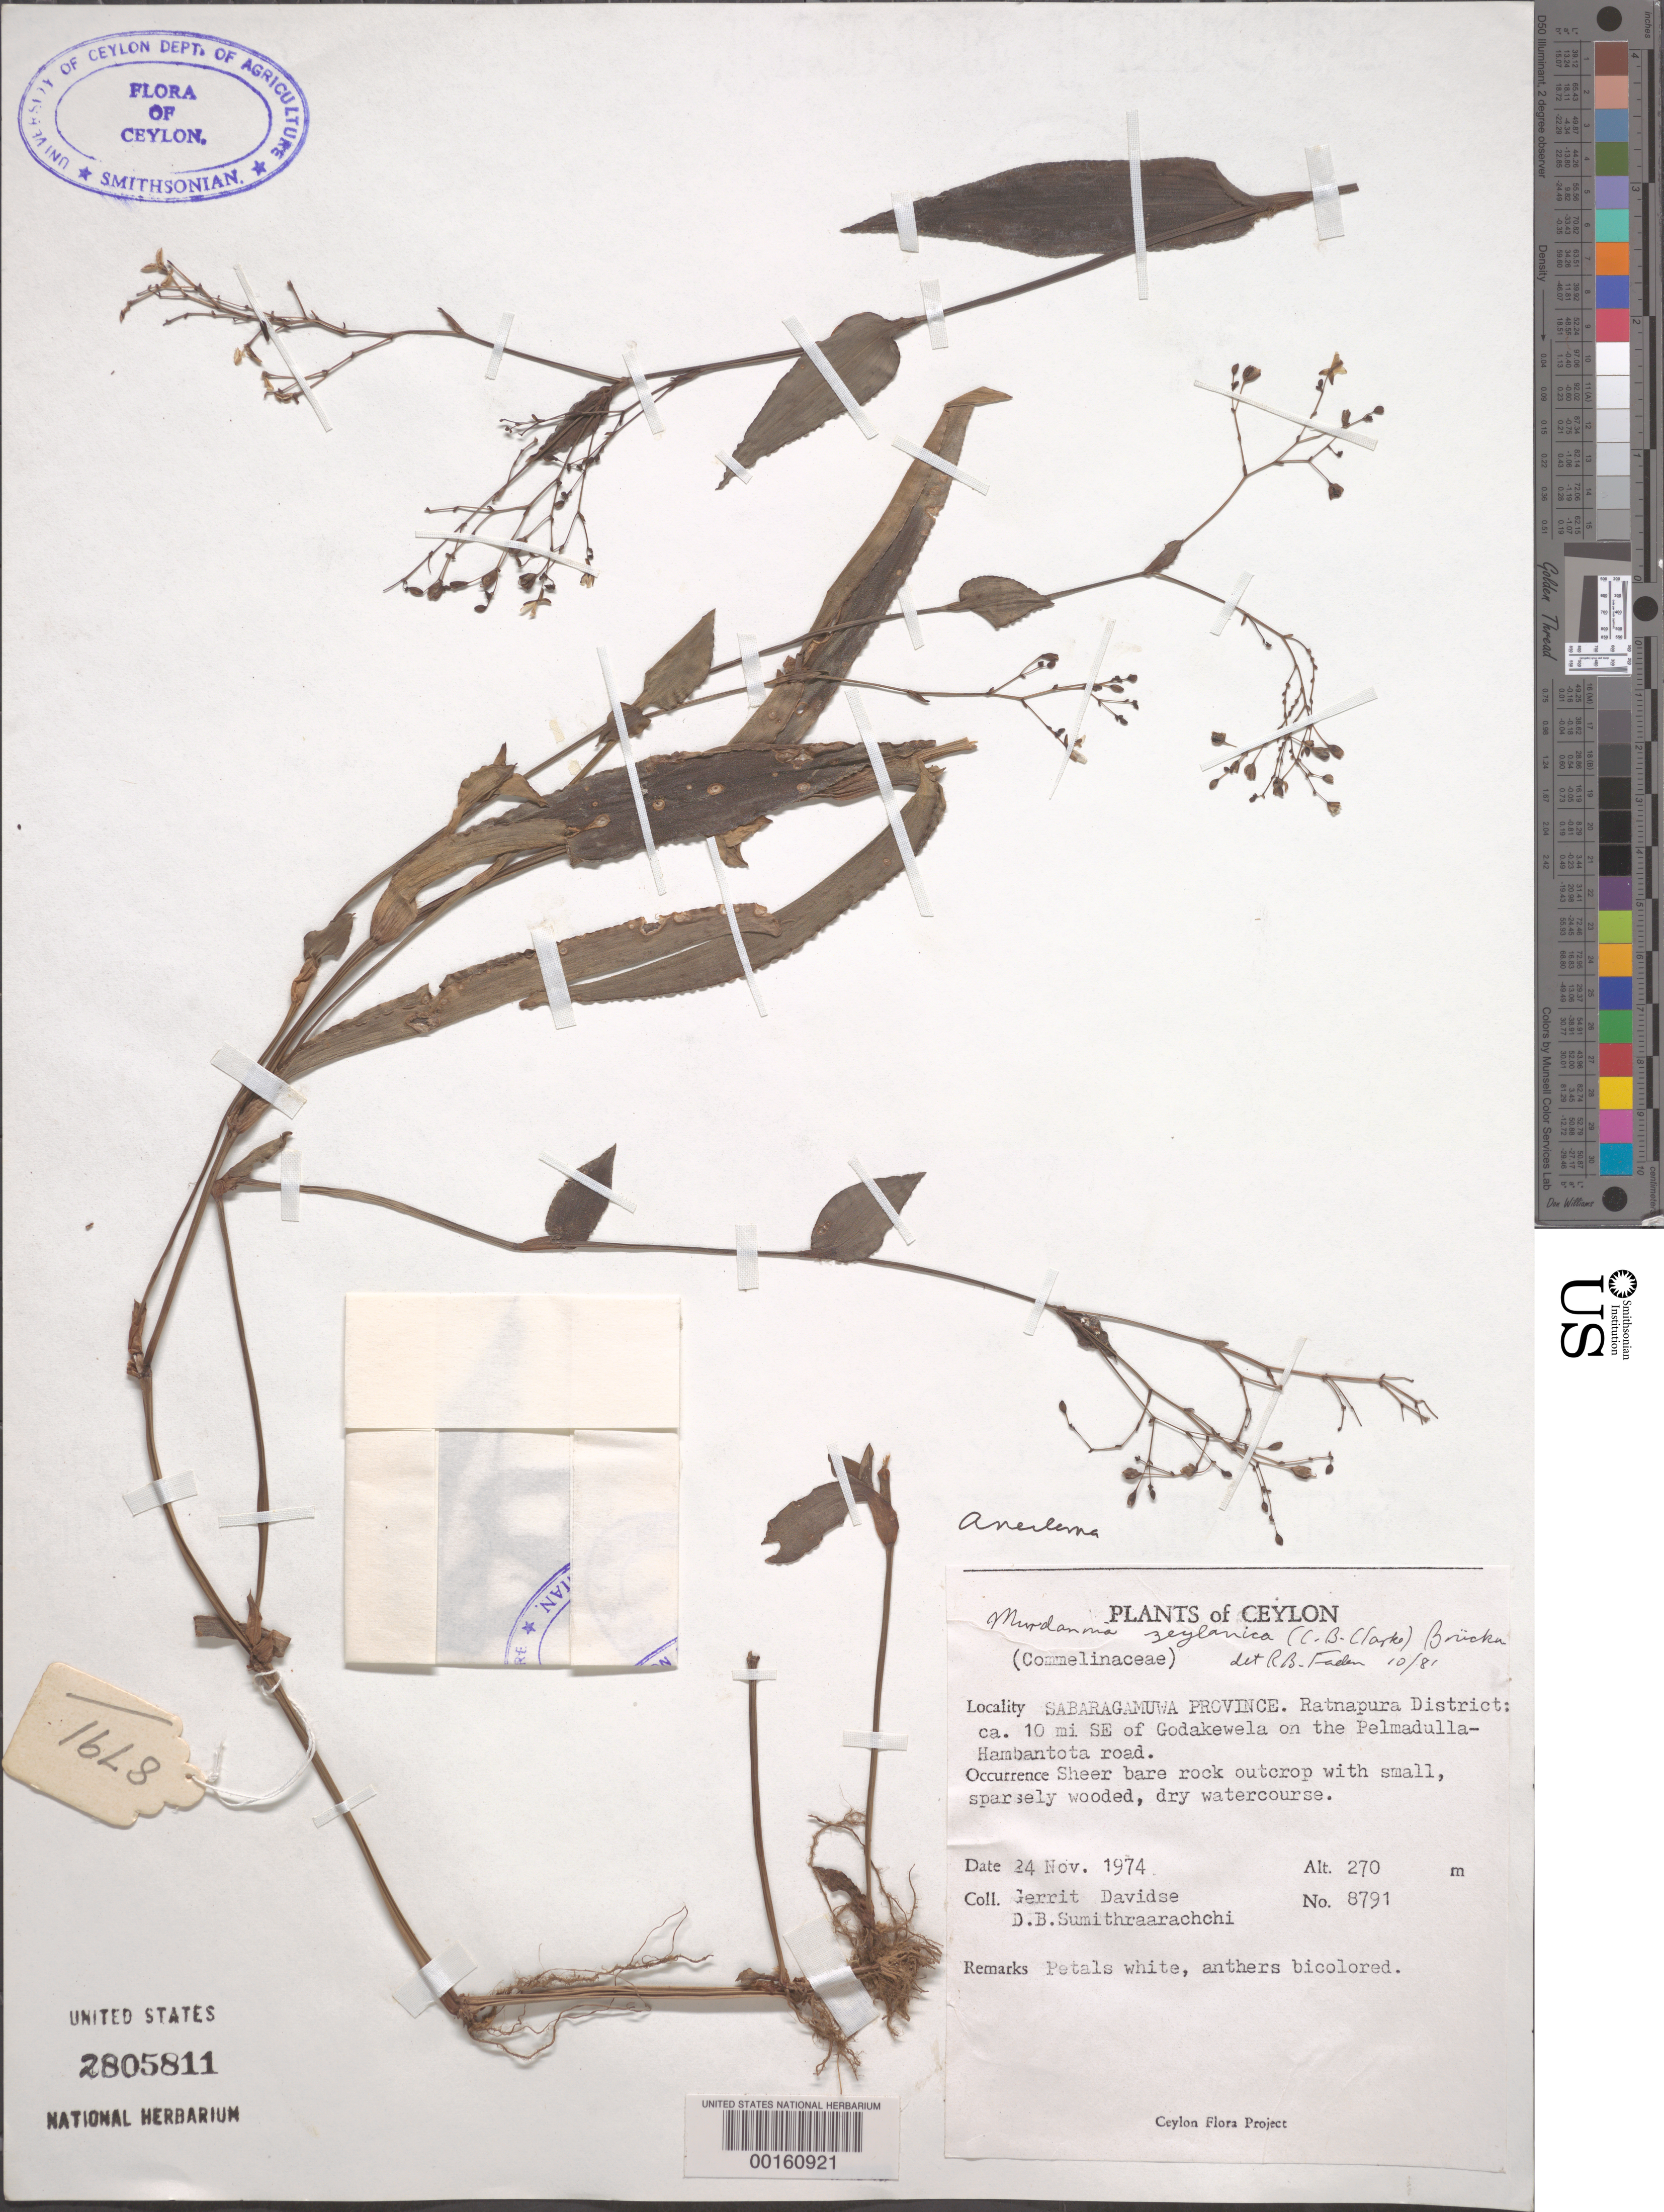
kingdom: Plantae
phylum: Tracheophyta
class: Liliopsida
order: Commelinales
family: Commelinaceae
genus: Murdannia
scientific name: Murdannia zeylanica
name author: (C.B. Clarke) G. Brückn.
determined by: Faden, Robert B., (US), Smithsonian Institution - National Museum of Natural History (UNITED STATES)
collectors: G. Davidse & D. B. Sumithraarachchi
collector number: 8791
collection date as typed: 24 Nov 1974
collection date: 1974-11-24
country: Sri Lanka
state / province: Sabaragamuwa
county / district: Ratnapura Dist.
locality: Se of godakewela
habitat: Bare rock outcrop dry watercourse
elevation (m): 270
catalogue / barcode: US 2805811